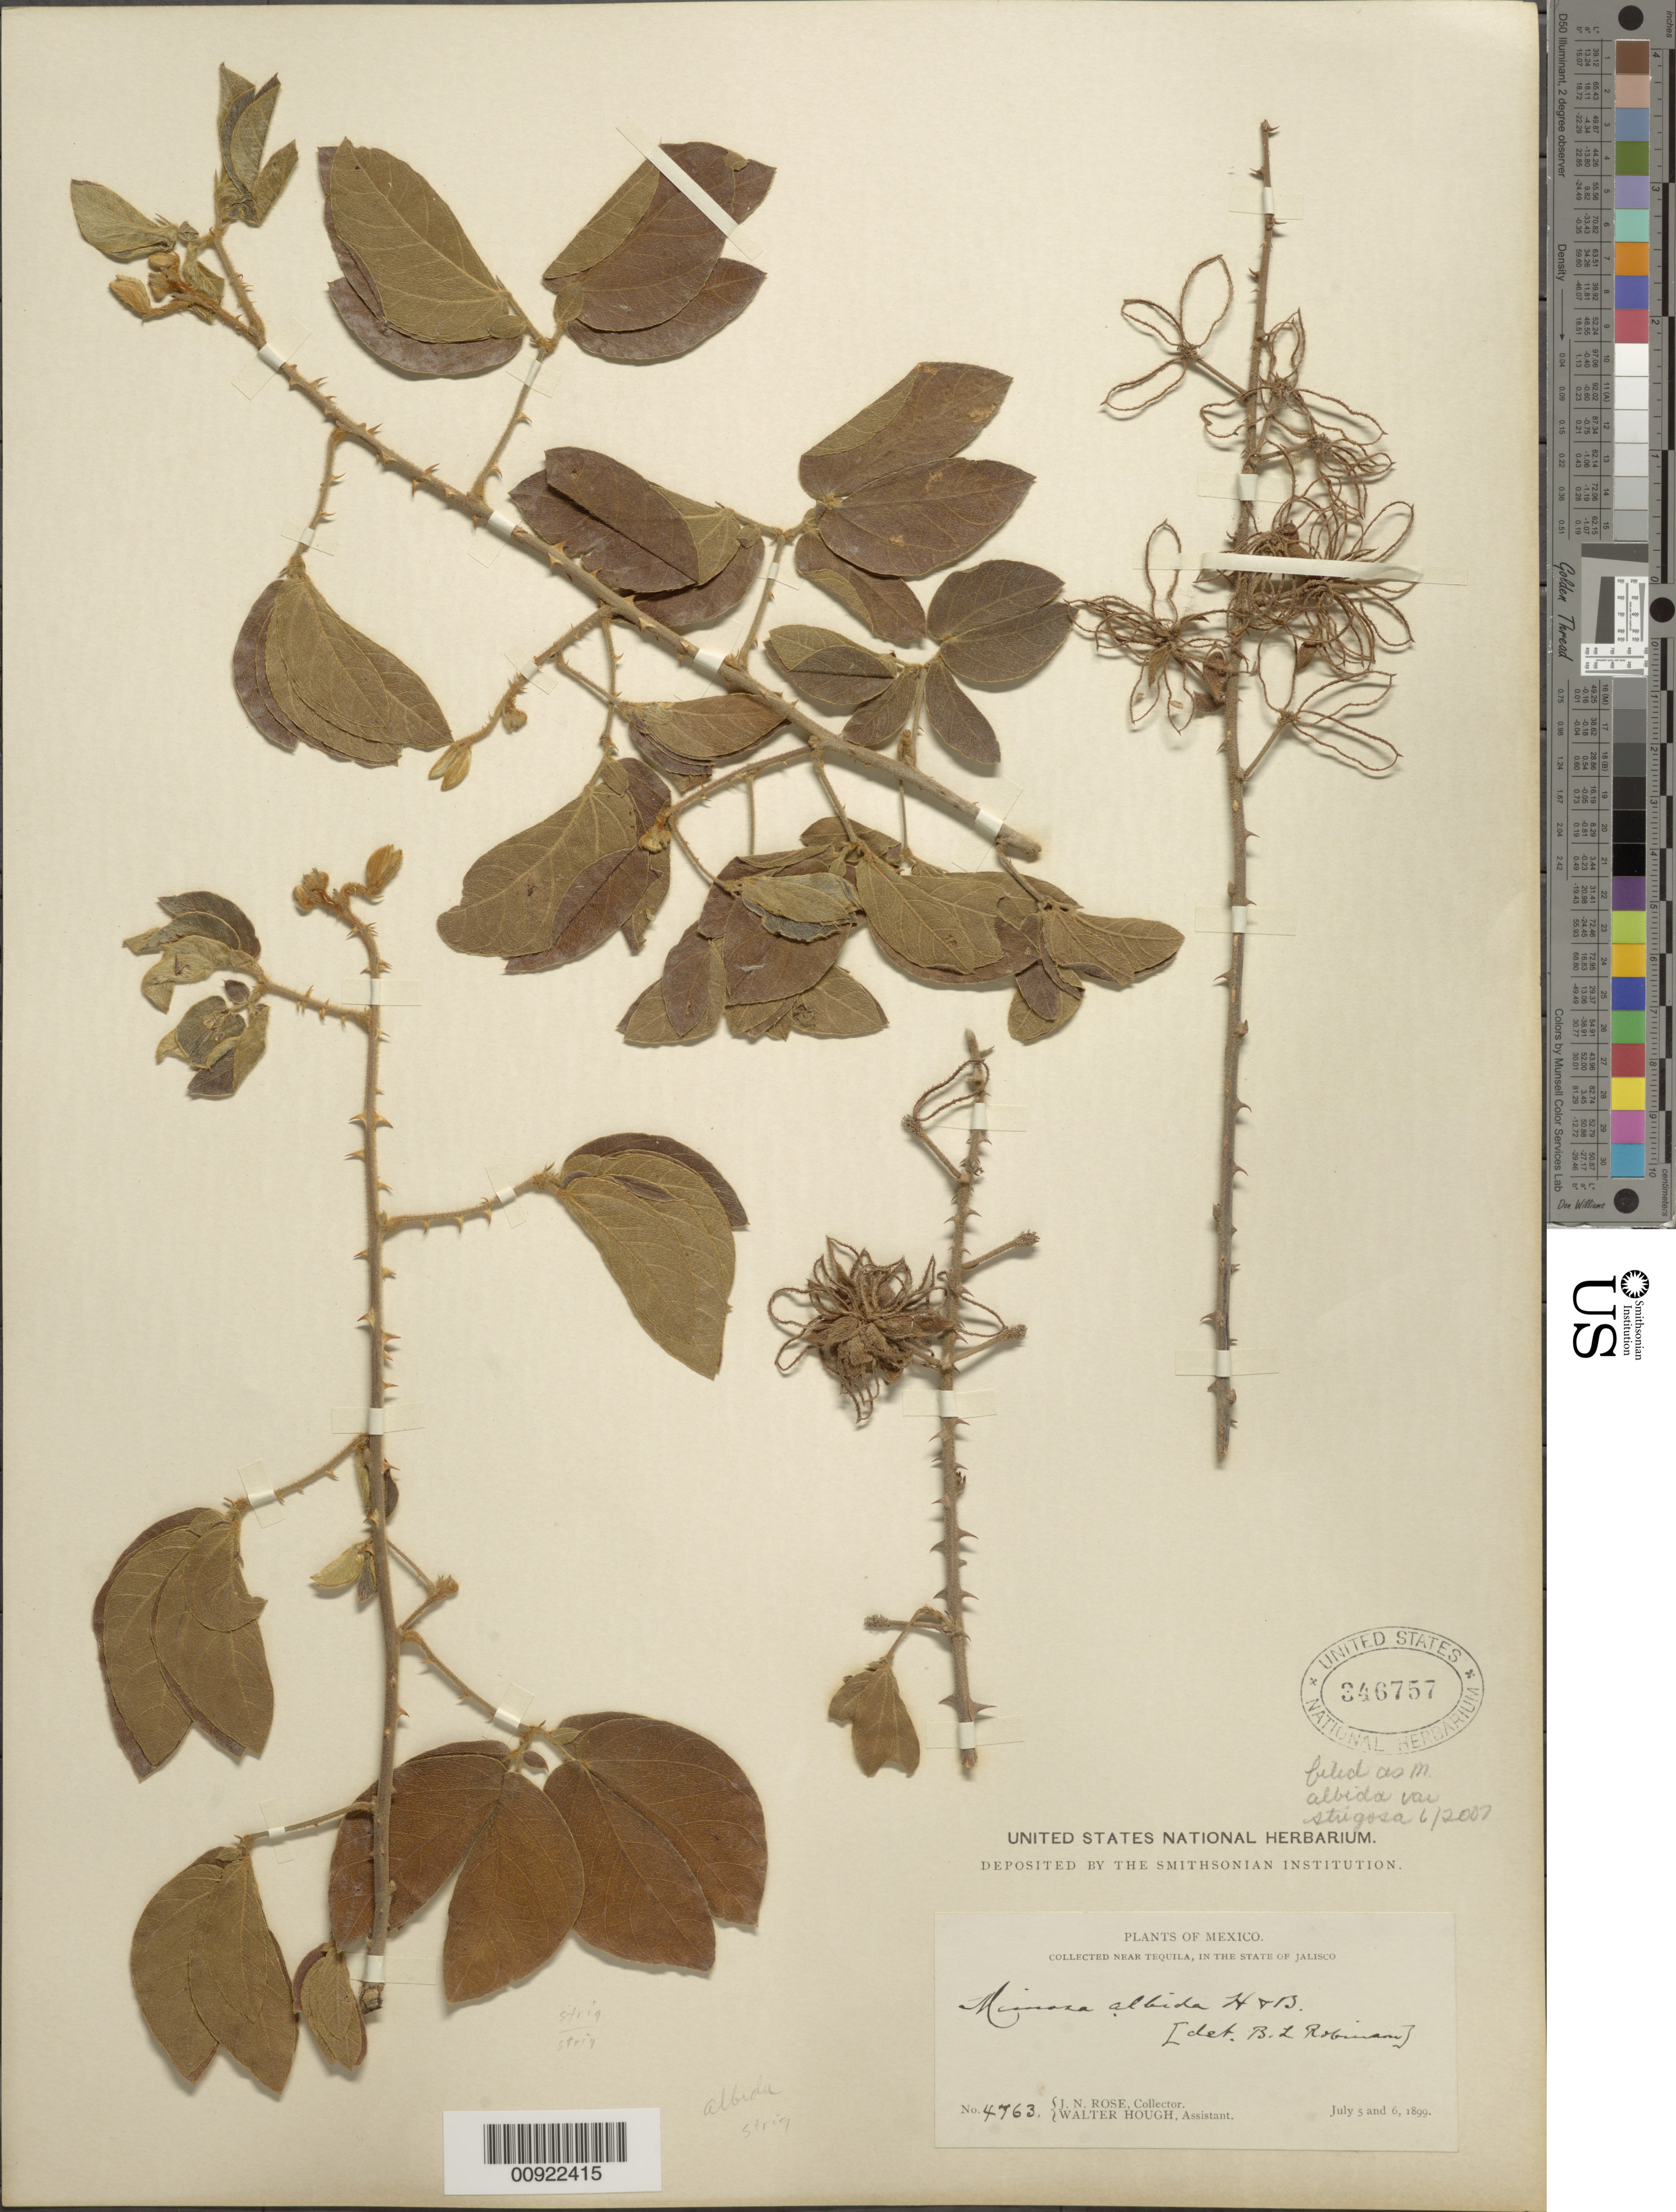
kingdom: Plantae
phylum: Tracheophyta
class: Magnoliopsida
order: Fabales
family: Fabaceae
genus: Mimosa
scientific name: Mimosa albida var. strigosa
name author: (Willd.) B.L. Rob.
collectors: J. N. Rose & W. Hough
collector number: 4763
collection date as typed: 05 Jul 1899 to 06 Jul 1899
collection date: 1899-07-05/1899-07-06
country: Mexico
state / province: Jalisco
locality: Near Tequila, in the State of Jalisco.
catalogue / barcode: US 346757